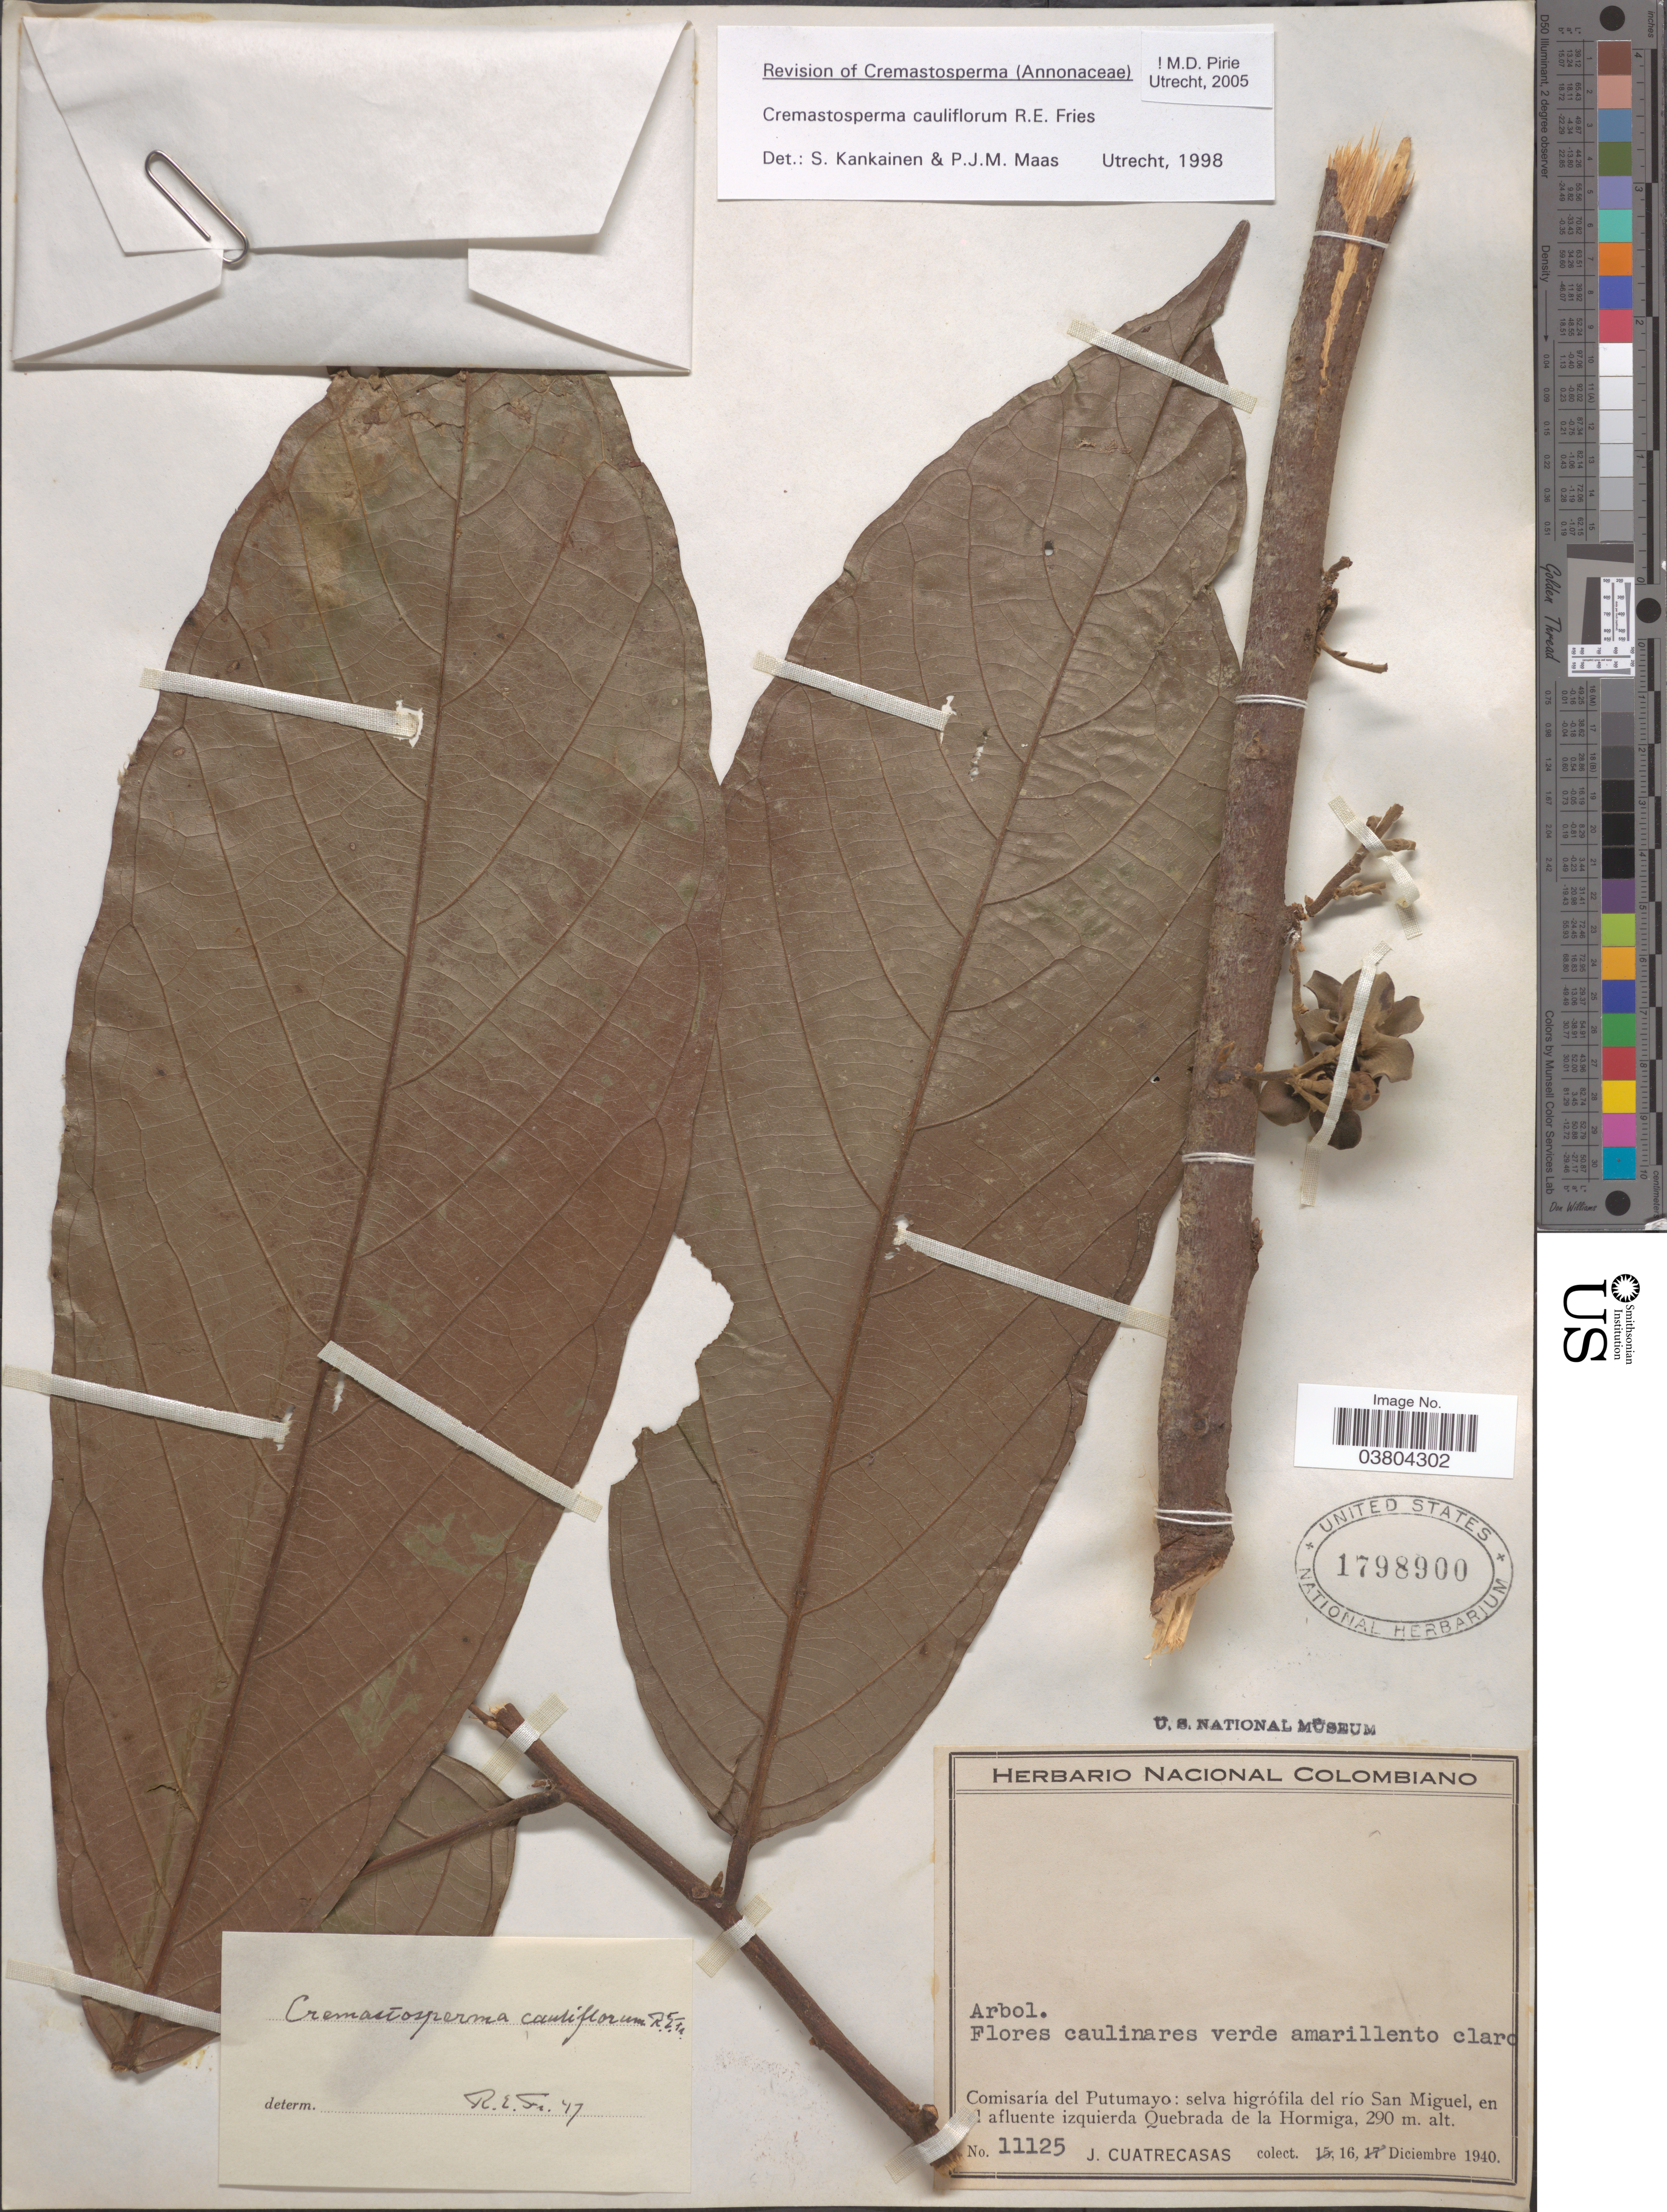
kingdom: Plantae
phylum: Tracheophyta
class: Magnoliopsida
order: Magnoliales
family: Annonaceae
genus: Cremastosperma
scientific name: Cremastosperma cauliflorum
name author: R.E. Fr.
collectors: J. Cuatrecasas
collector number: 11125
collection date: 1940-12-16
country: Colombia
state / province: Putumayo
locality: Comisaría del Putumayo: selva higrófila del río San Miguel, en el afluente izquierda Quebrada de la Hormiga.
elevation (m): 290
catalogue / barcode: US 1798900